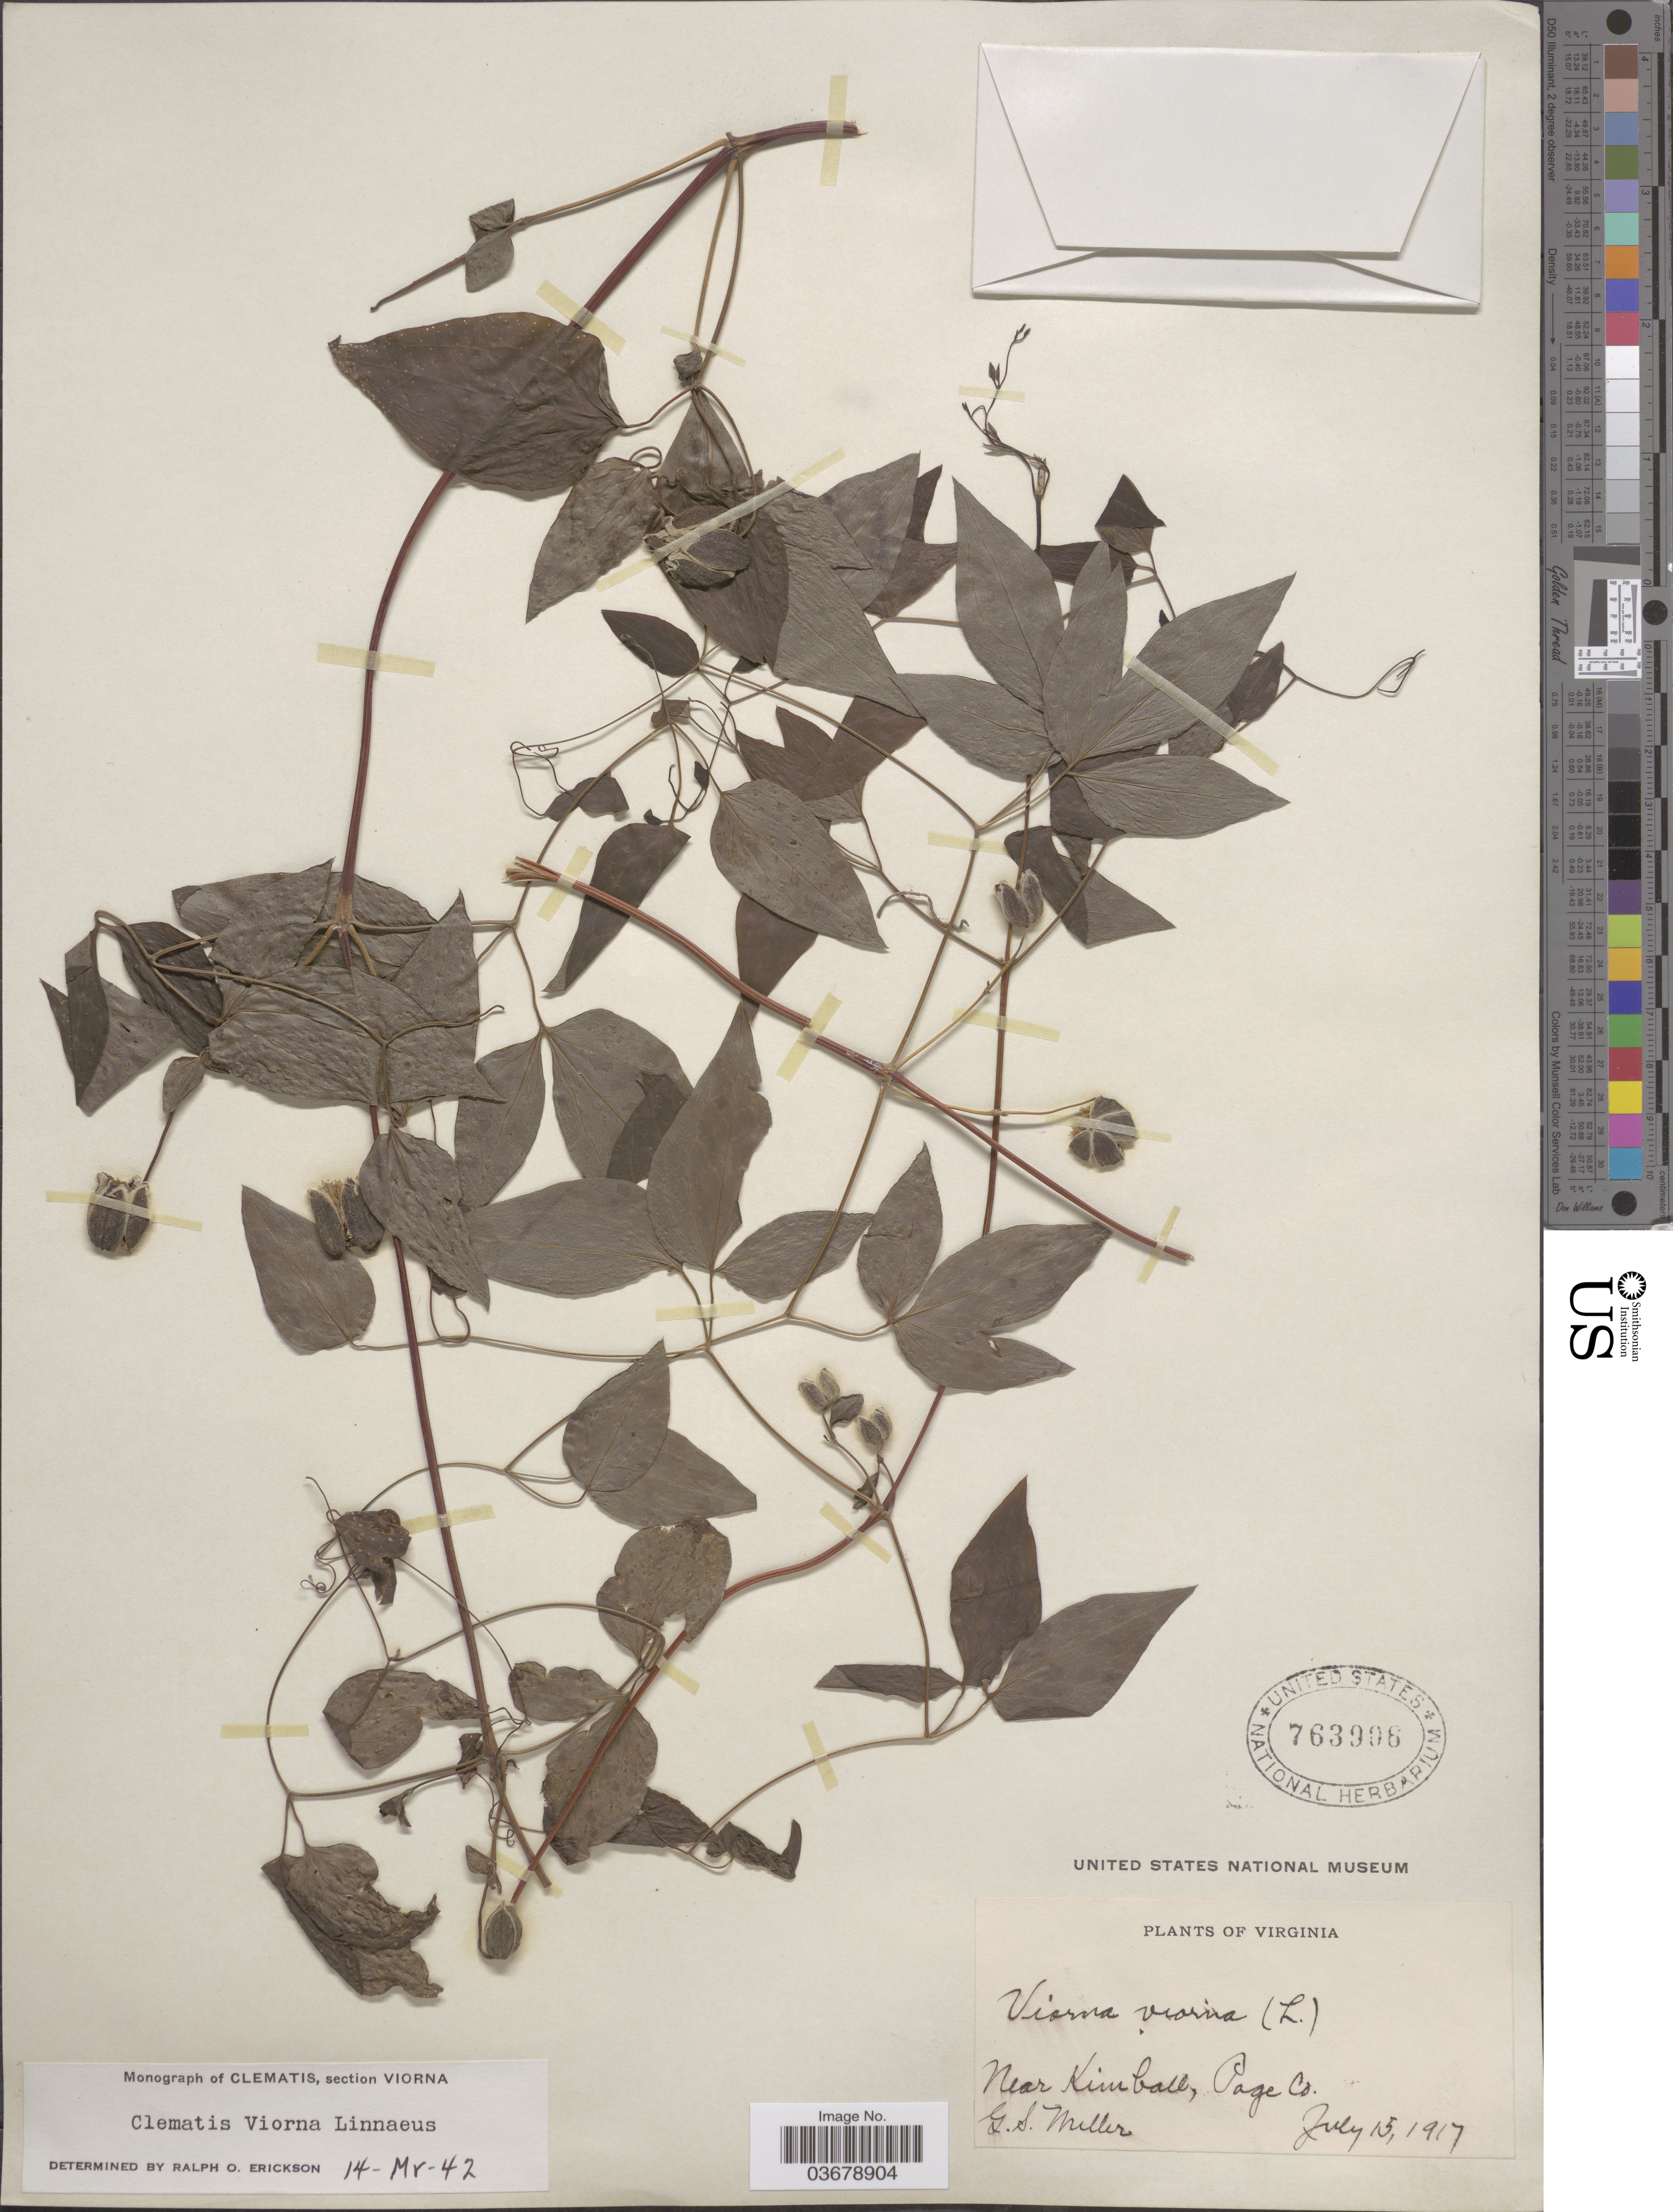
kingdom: Plantae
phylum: Tracheophyta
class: Magnoliopsida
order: Ranunculales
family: Ranunculaceae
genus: Clematis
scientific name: Clematis viorna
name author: L.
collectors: G. S. Miller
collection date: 1917-07-15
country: United States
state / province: Virginia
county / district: Page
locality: Near Kimball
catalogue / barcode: US 763906